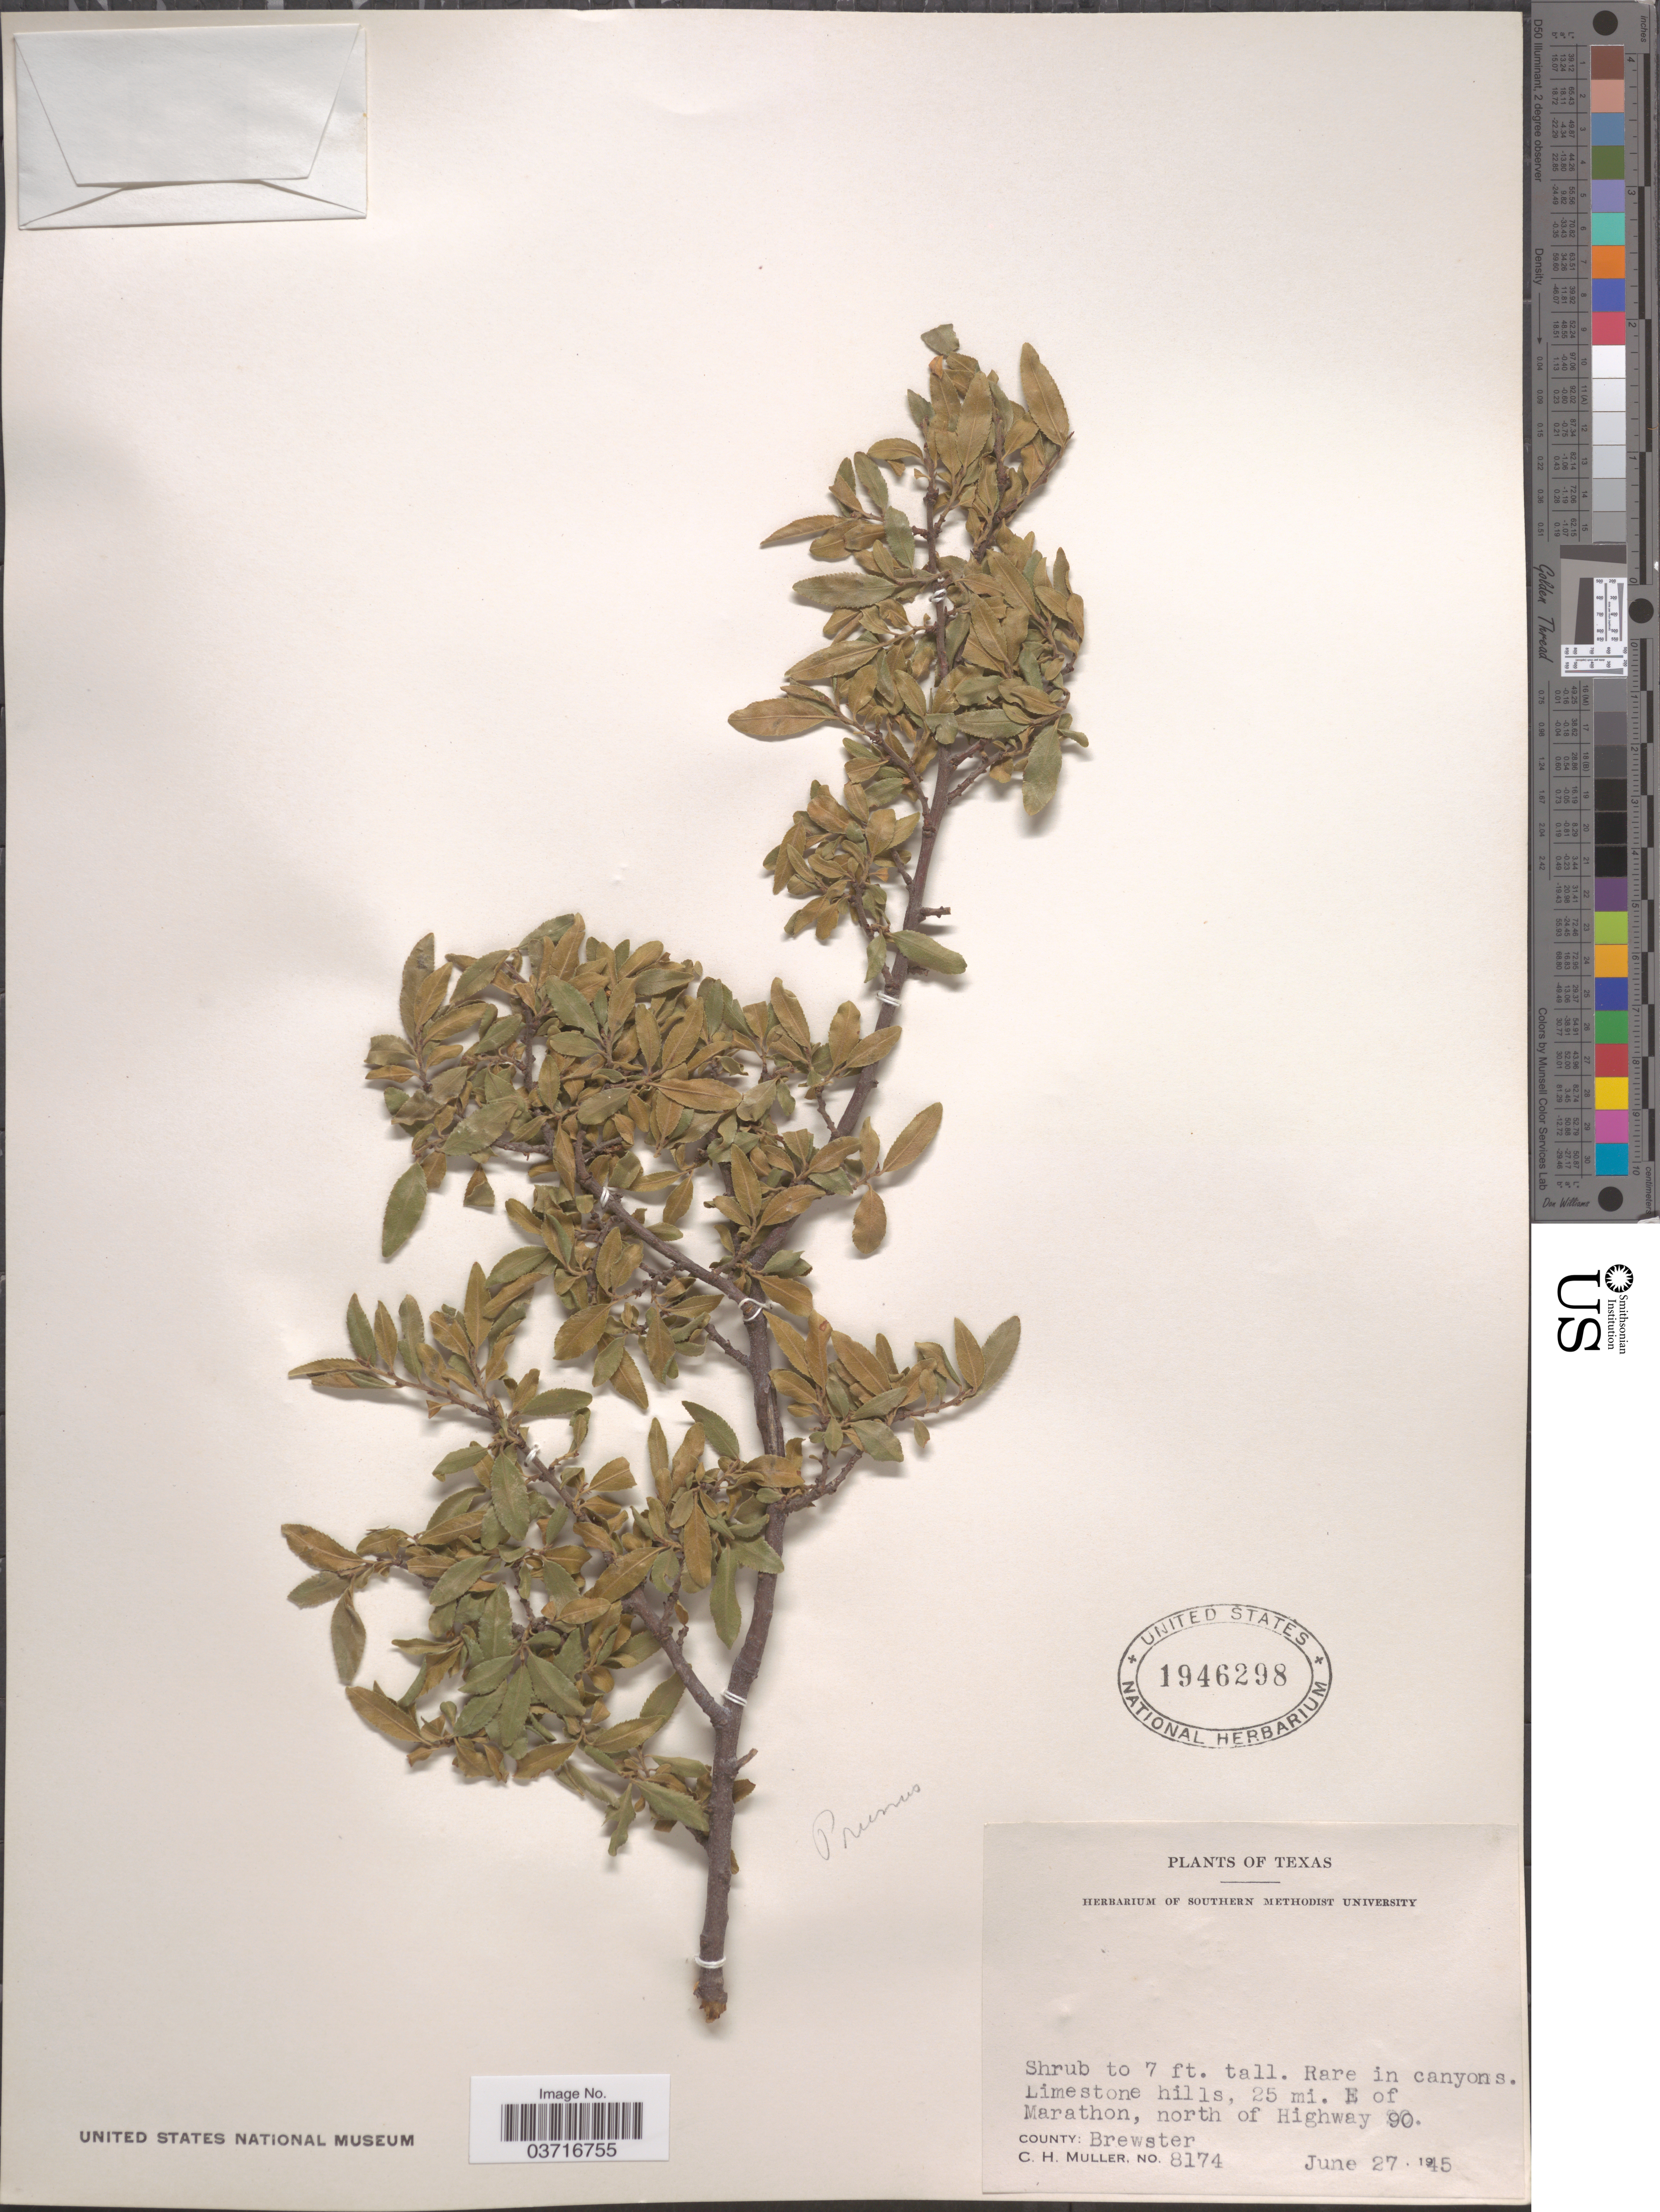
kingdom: Plantae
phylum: Tracheophyta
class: Magnoliopsida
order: Rosales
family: Rosaceae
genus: Prunus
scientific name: Prunus sp.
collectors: C. H. Mueller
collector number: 8174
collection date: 1945-06-27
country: United States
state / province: Texas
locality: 25 mi. E of Marathon, north of Highway 90. County: Brewster.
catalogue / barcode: US 1946298